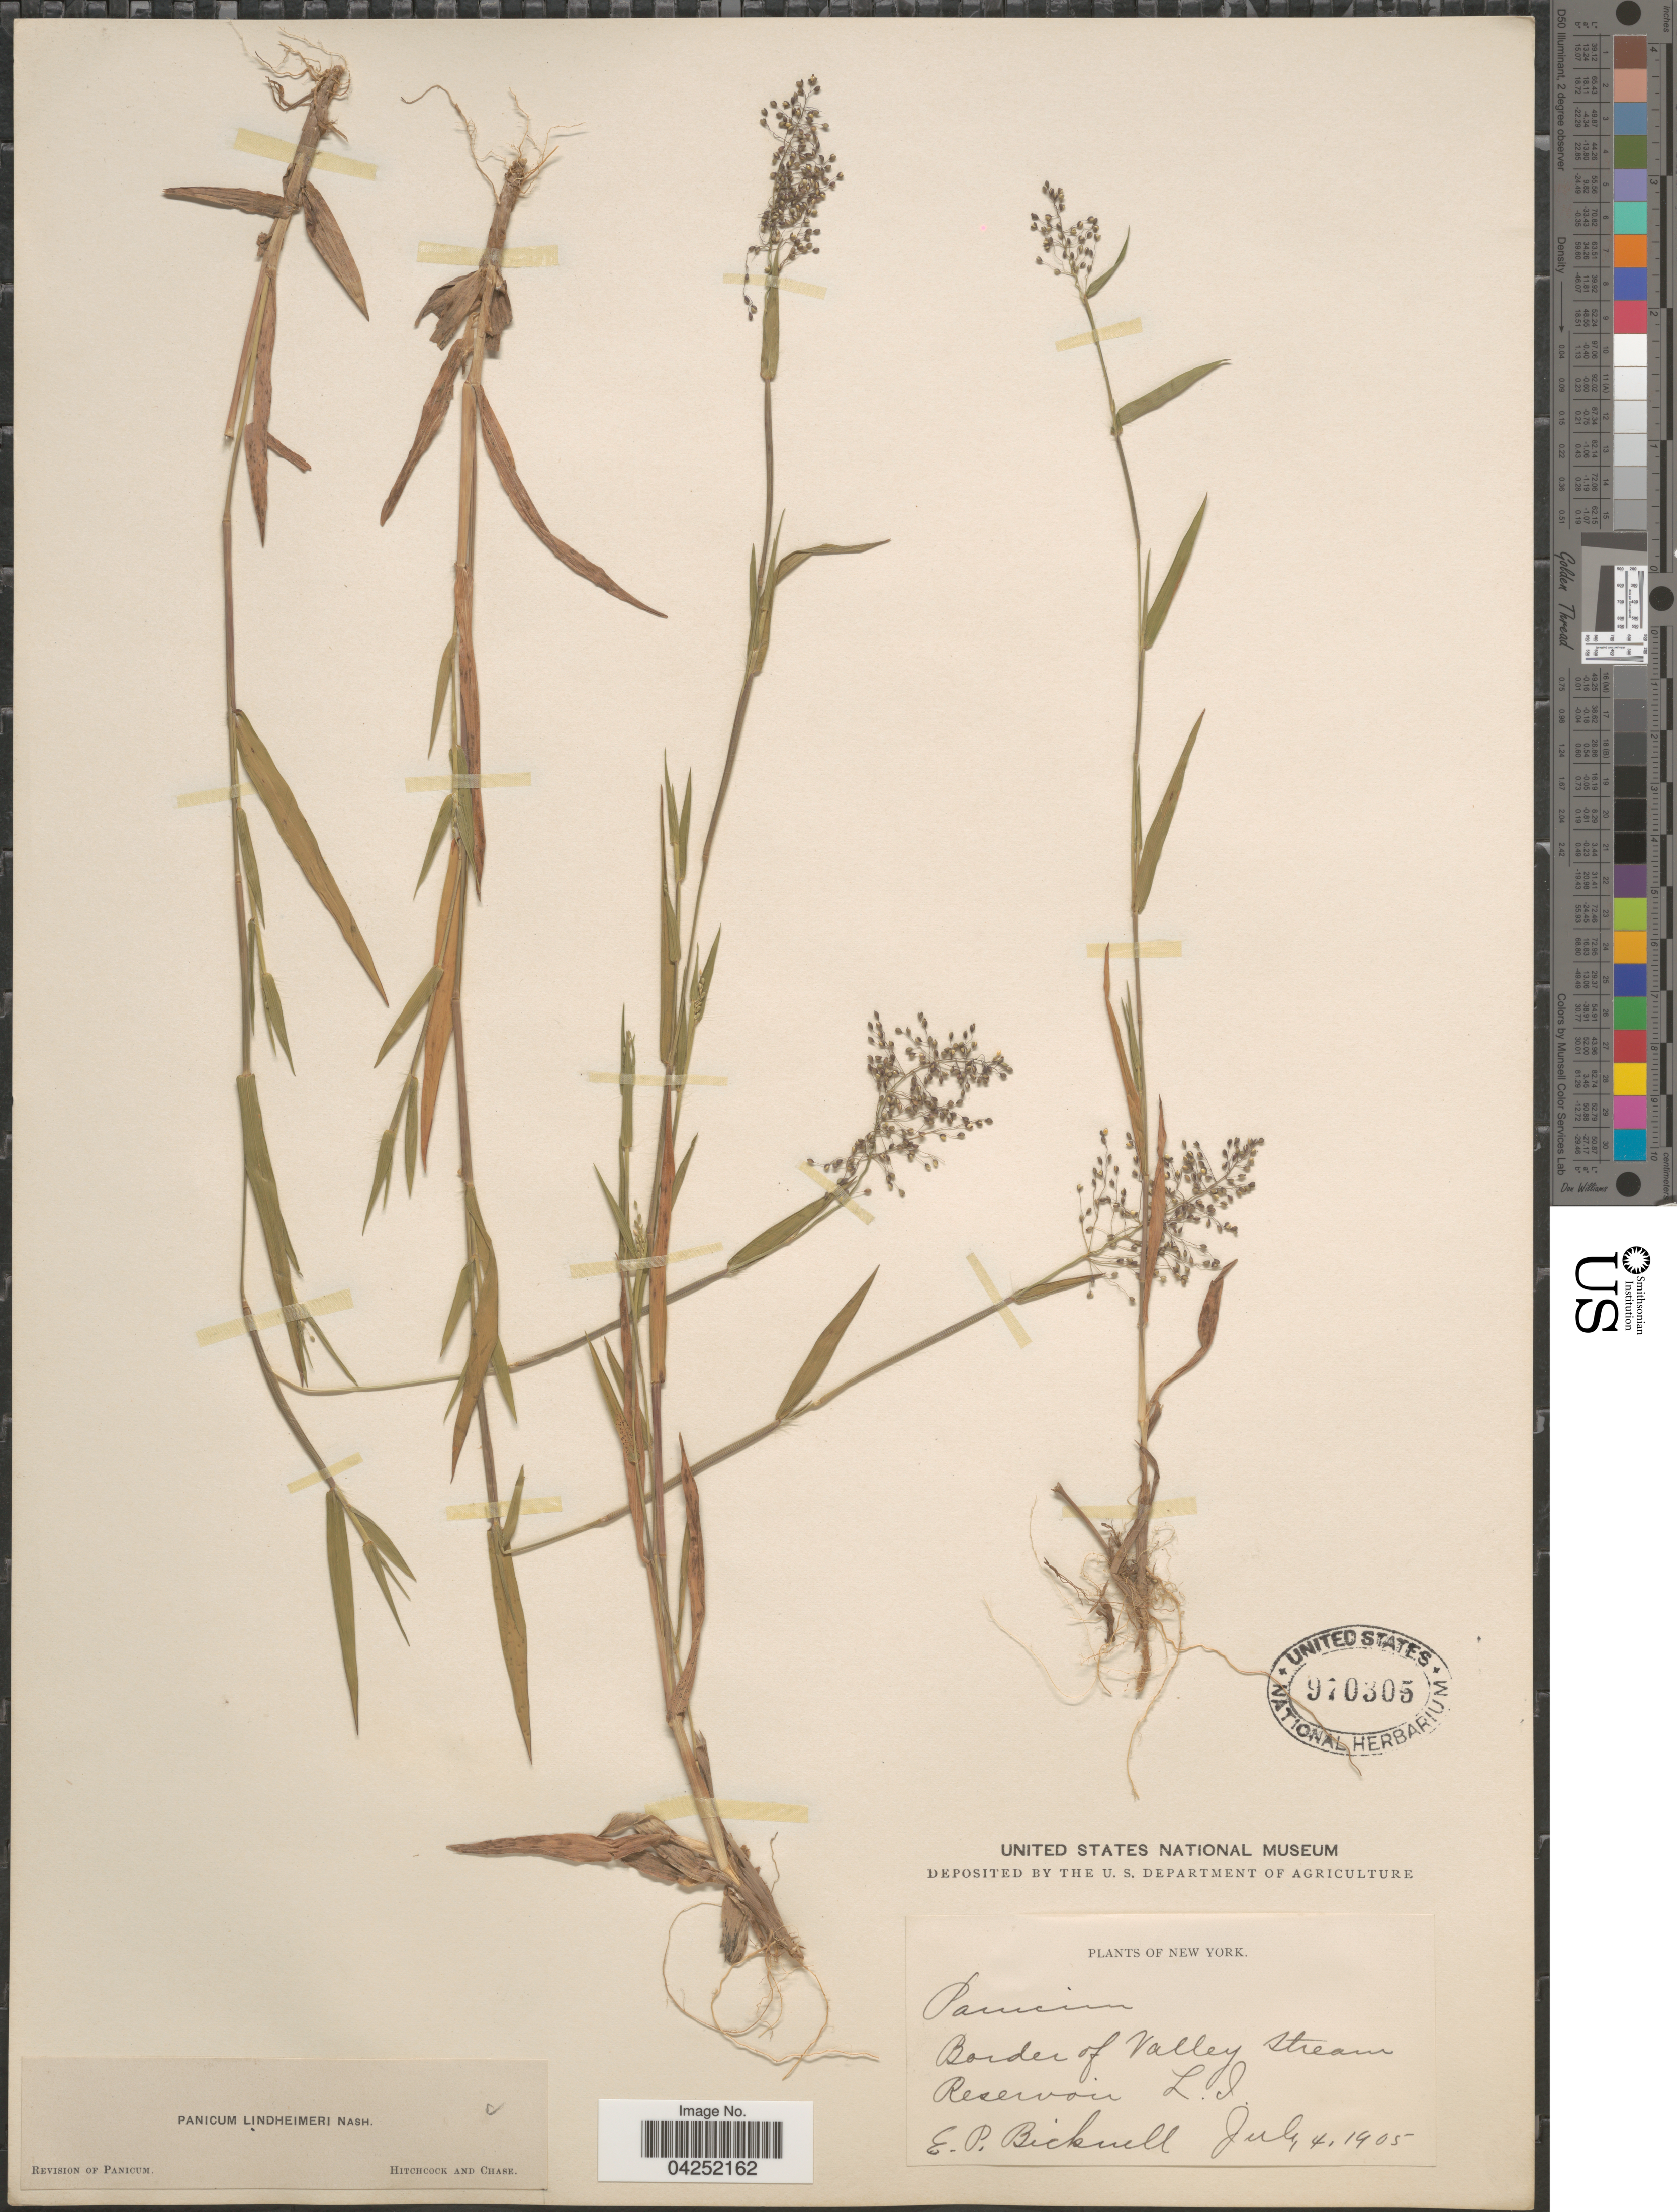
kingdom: Plantae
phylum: Tracheophyta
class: Liliopsida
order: Poales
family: Poaceae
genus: Dichanthelium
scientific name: Dichanthelium acuminatum var. lindheimeri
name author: (Nash) Gould & C.A. Clark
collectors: E. P. Bicknell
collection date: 1905-07-04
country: United States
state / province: New York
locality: Border of Valley stream Reservoir L.I.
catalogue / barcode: US 970305